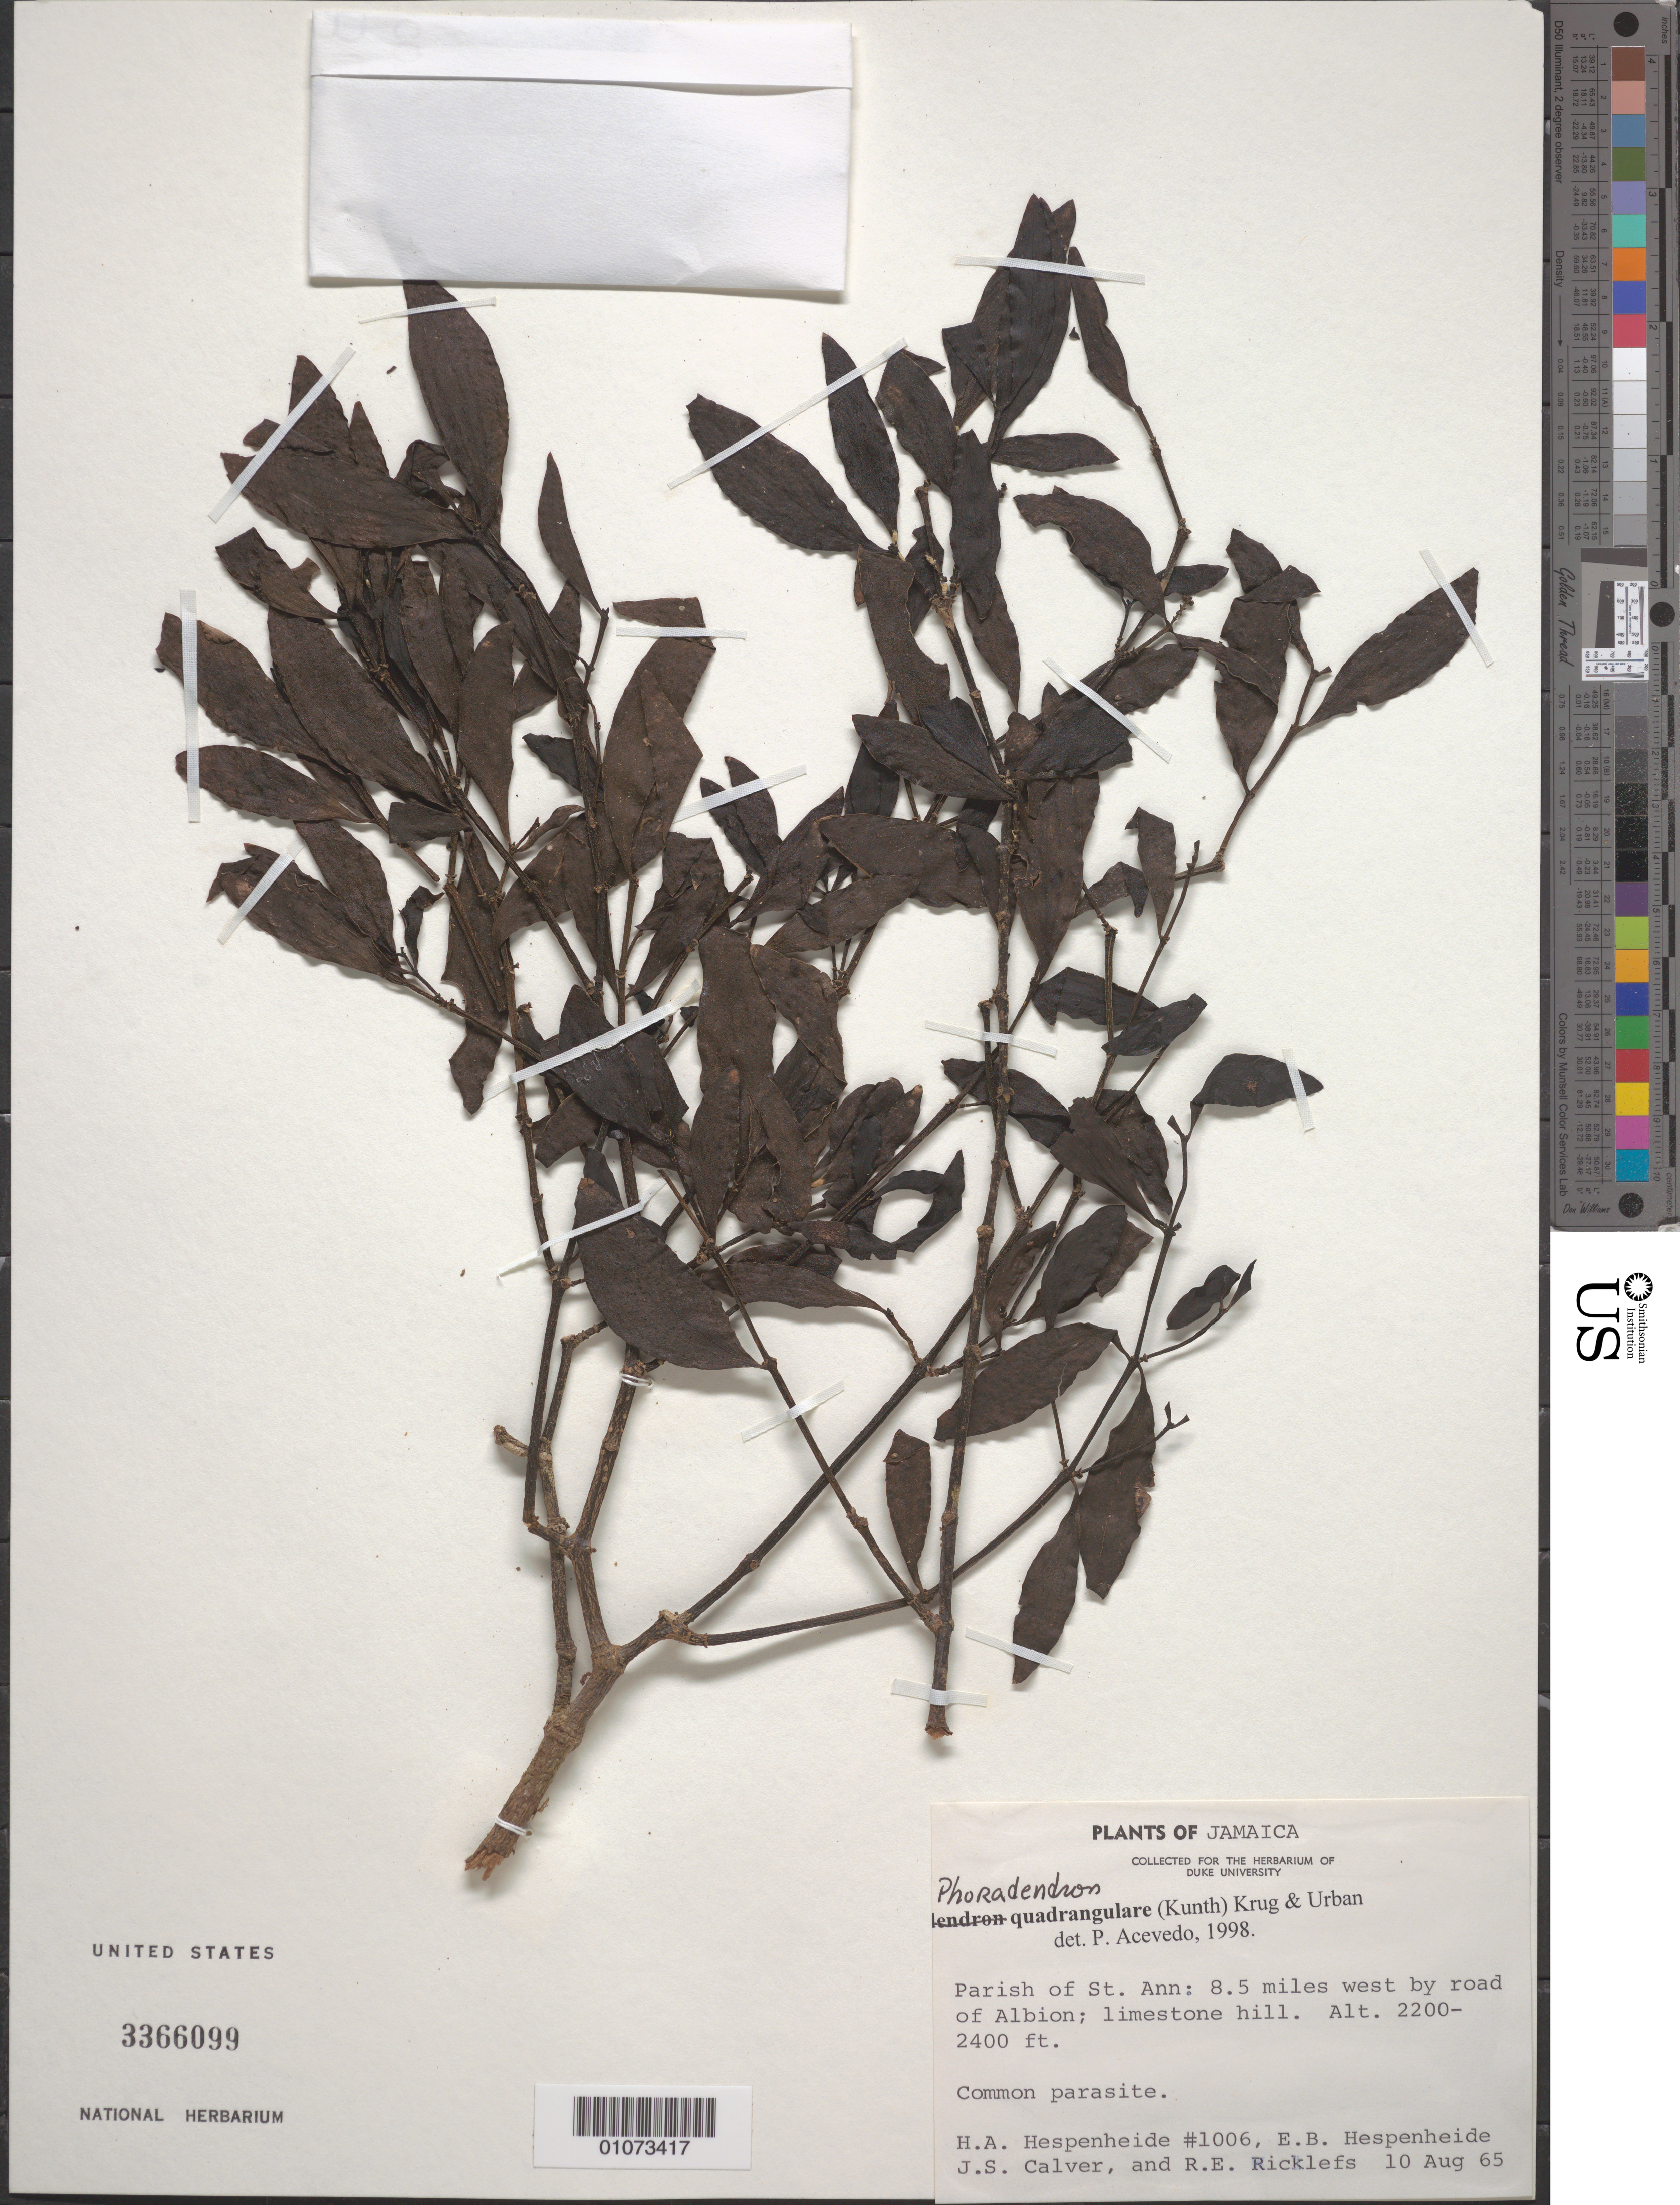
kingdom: Plantae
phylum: Tracheophyta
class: Magnoliopsida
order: Santalales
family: Viscaceae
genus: Phoradendron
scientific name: Phoradendron quadrangulare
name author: (Kunth) Griseb.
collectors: H. A. Hespenheide, H. A. Hespenheide, J. Calver, E. Hespenheide & R. Ricklefs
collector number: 1006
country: Jamaica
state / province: Saint Ann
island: Jamaica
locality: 8.5 miles west by road of Albion.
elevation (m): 671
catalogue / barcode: US 3366099